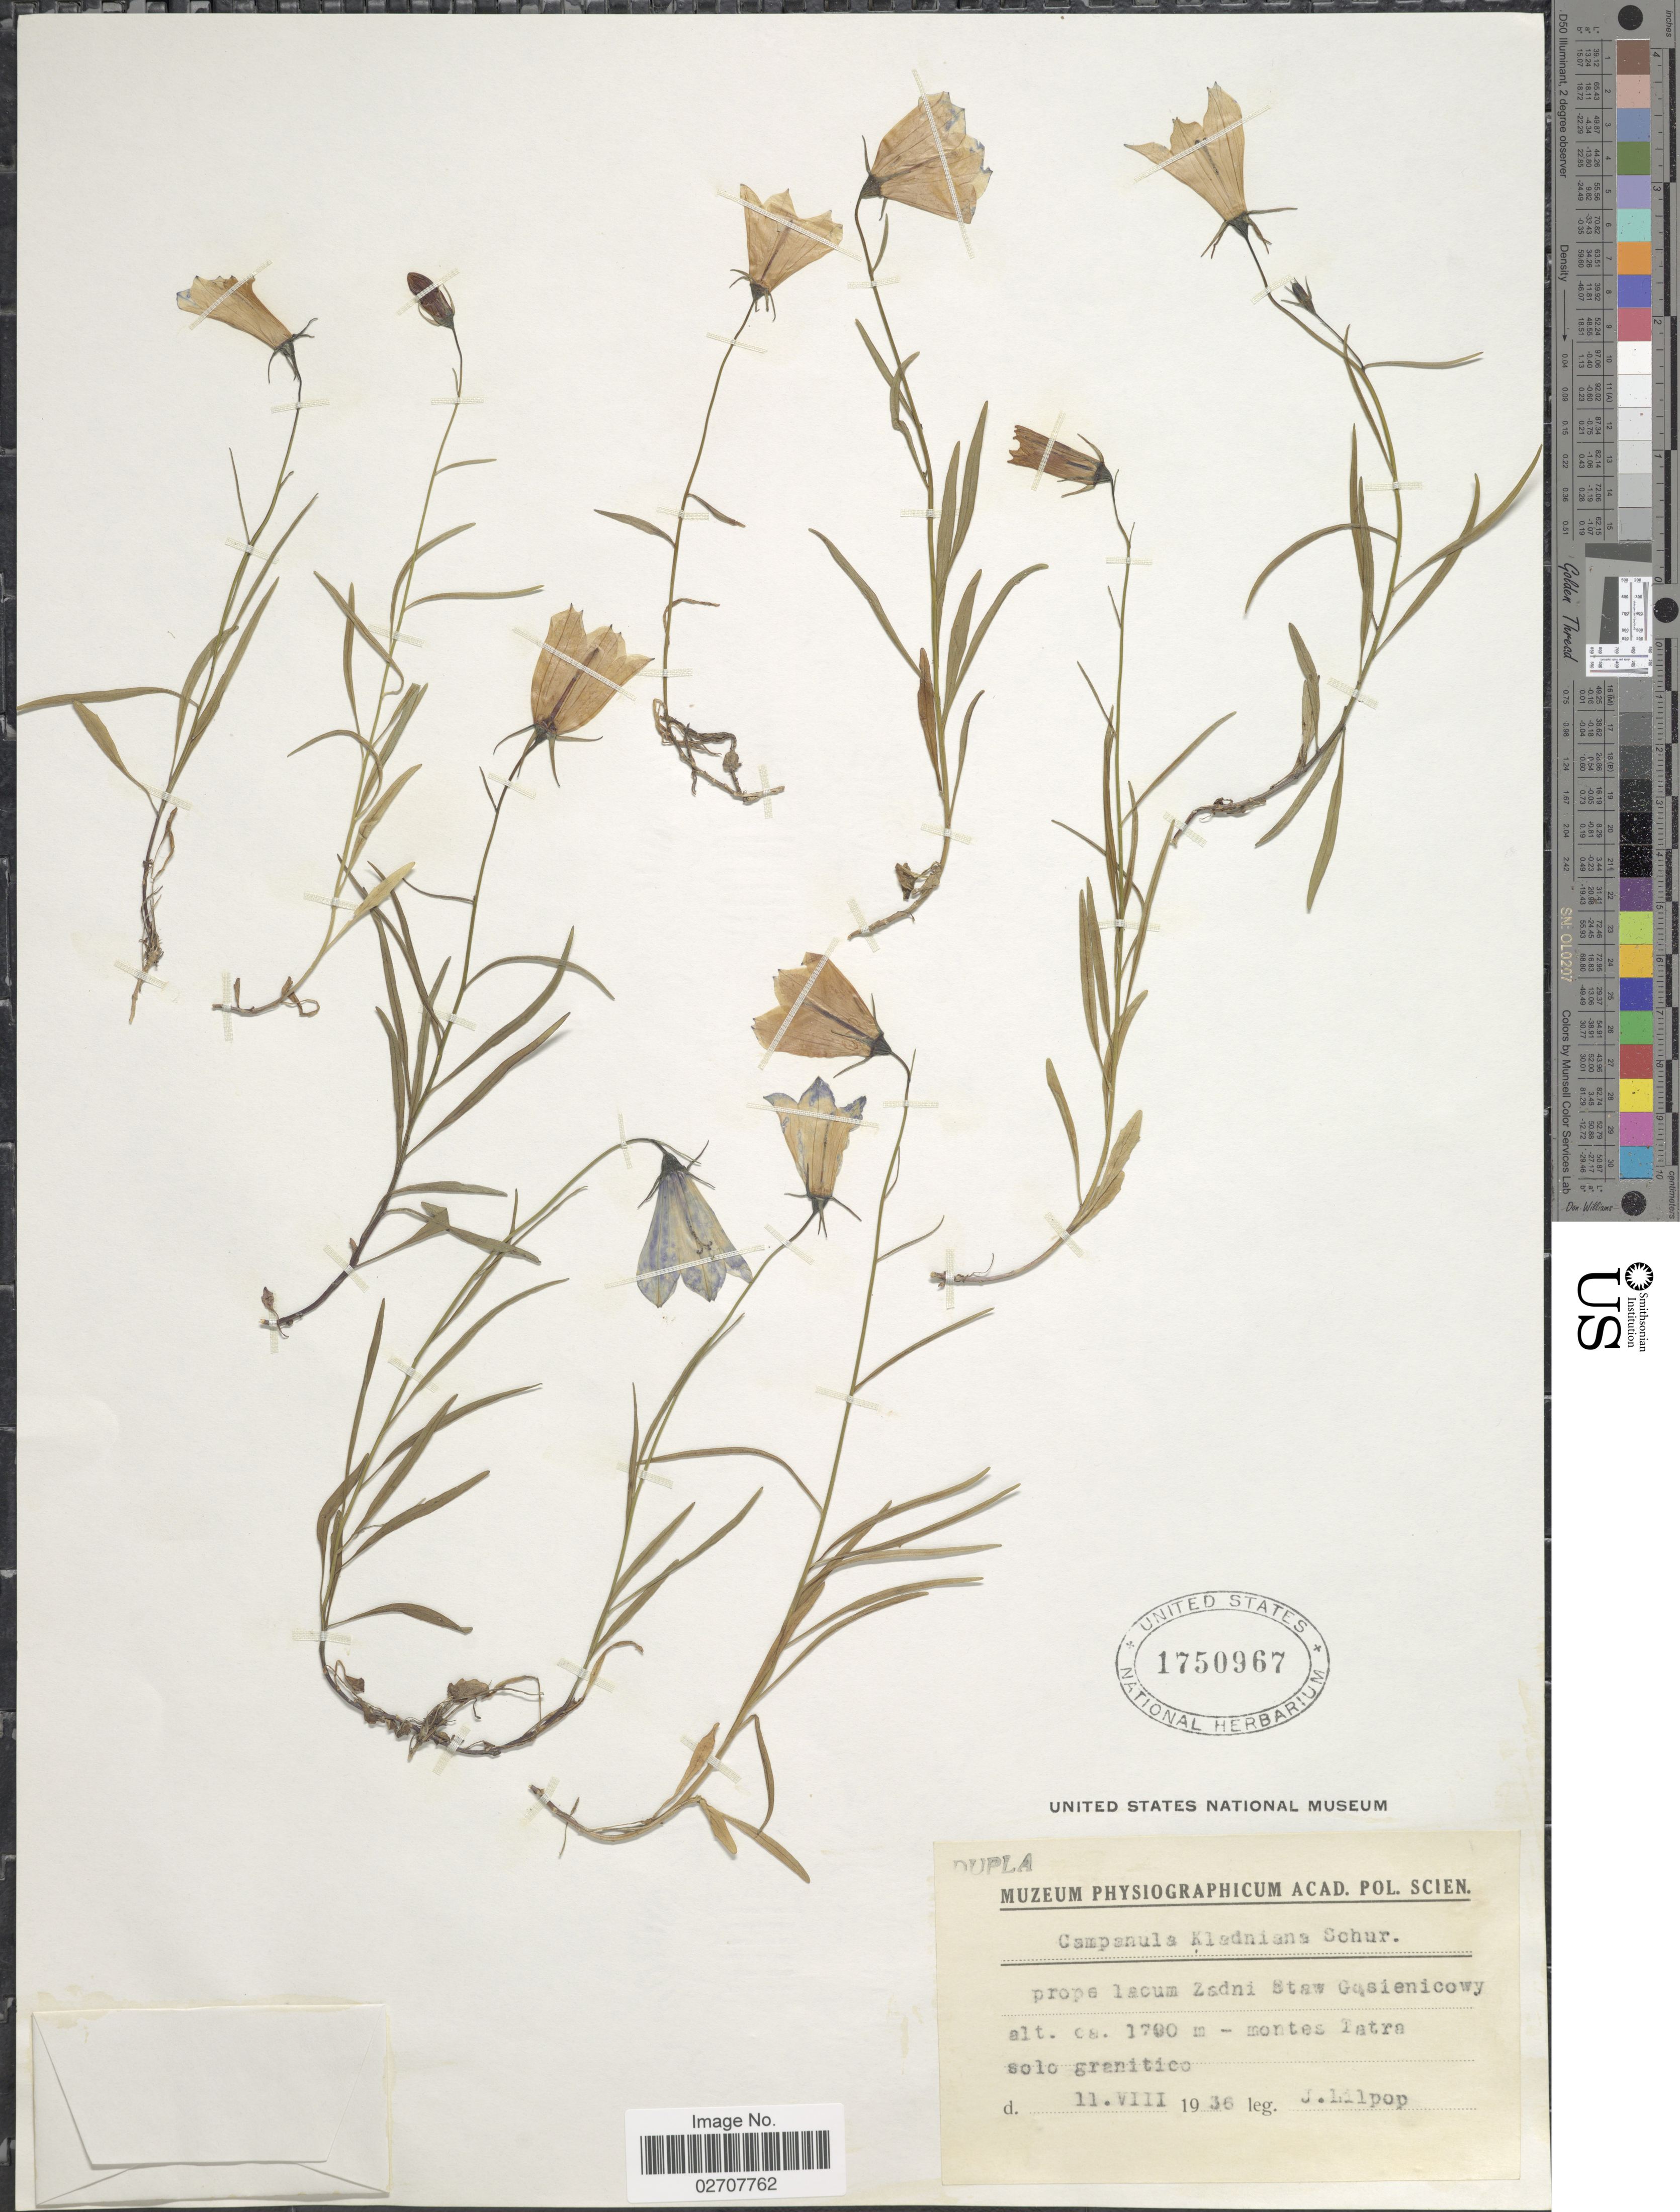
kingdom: Plantae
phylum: Tracheophyta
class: Magnoliopsida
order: Asterales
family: Campanulaceae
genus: Campanula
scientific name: Campanula kladniana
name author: (Schur) Witasek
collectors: J. Lilpop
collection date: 1966-08-11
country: Poland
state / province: Malopolskie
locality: Prope lacum Zadni Staw Gasienicowy montes Tatra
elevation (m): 1700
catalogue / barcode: US 1750967